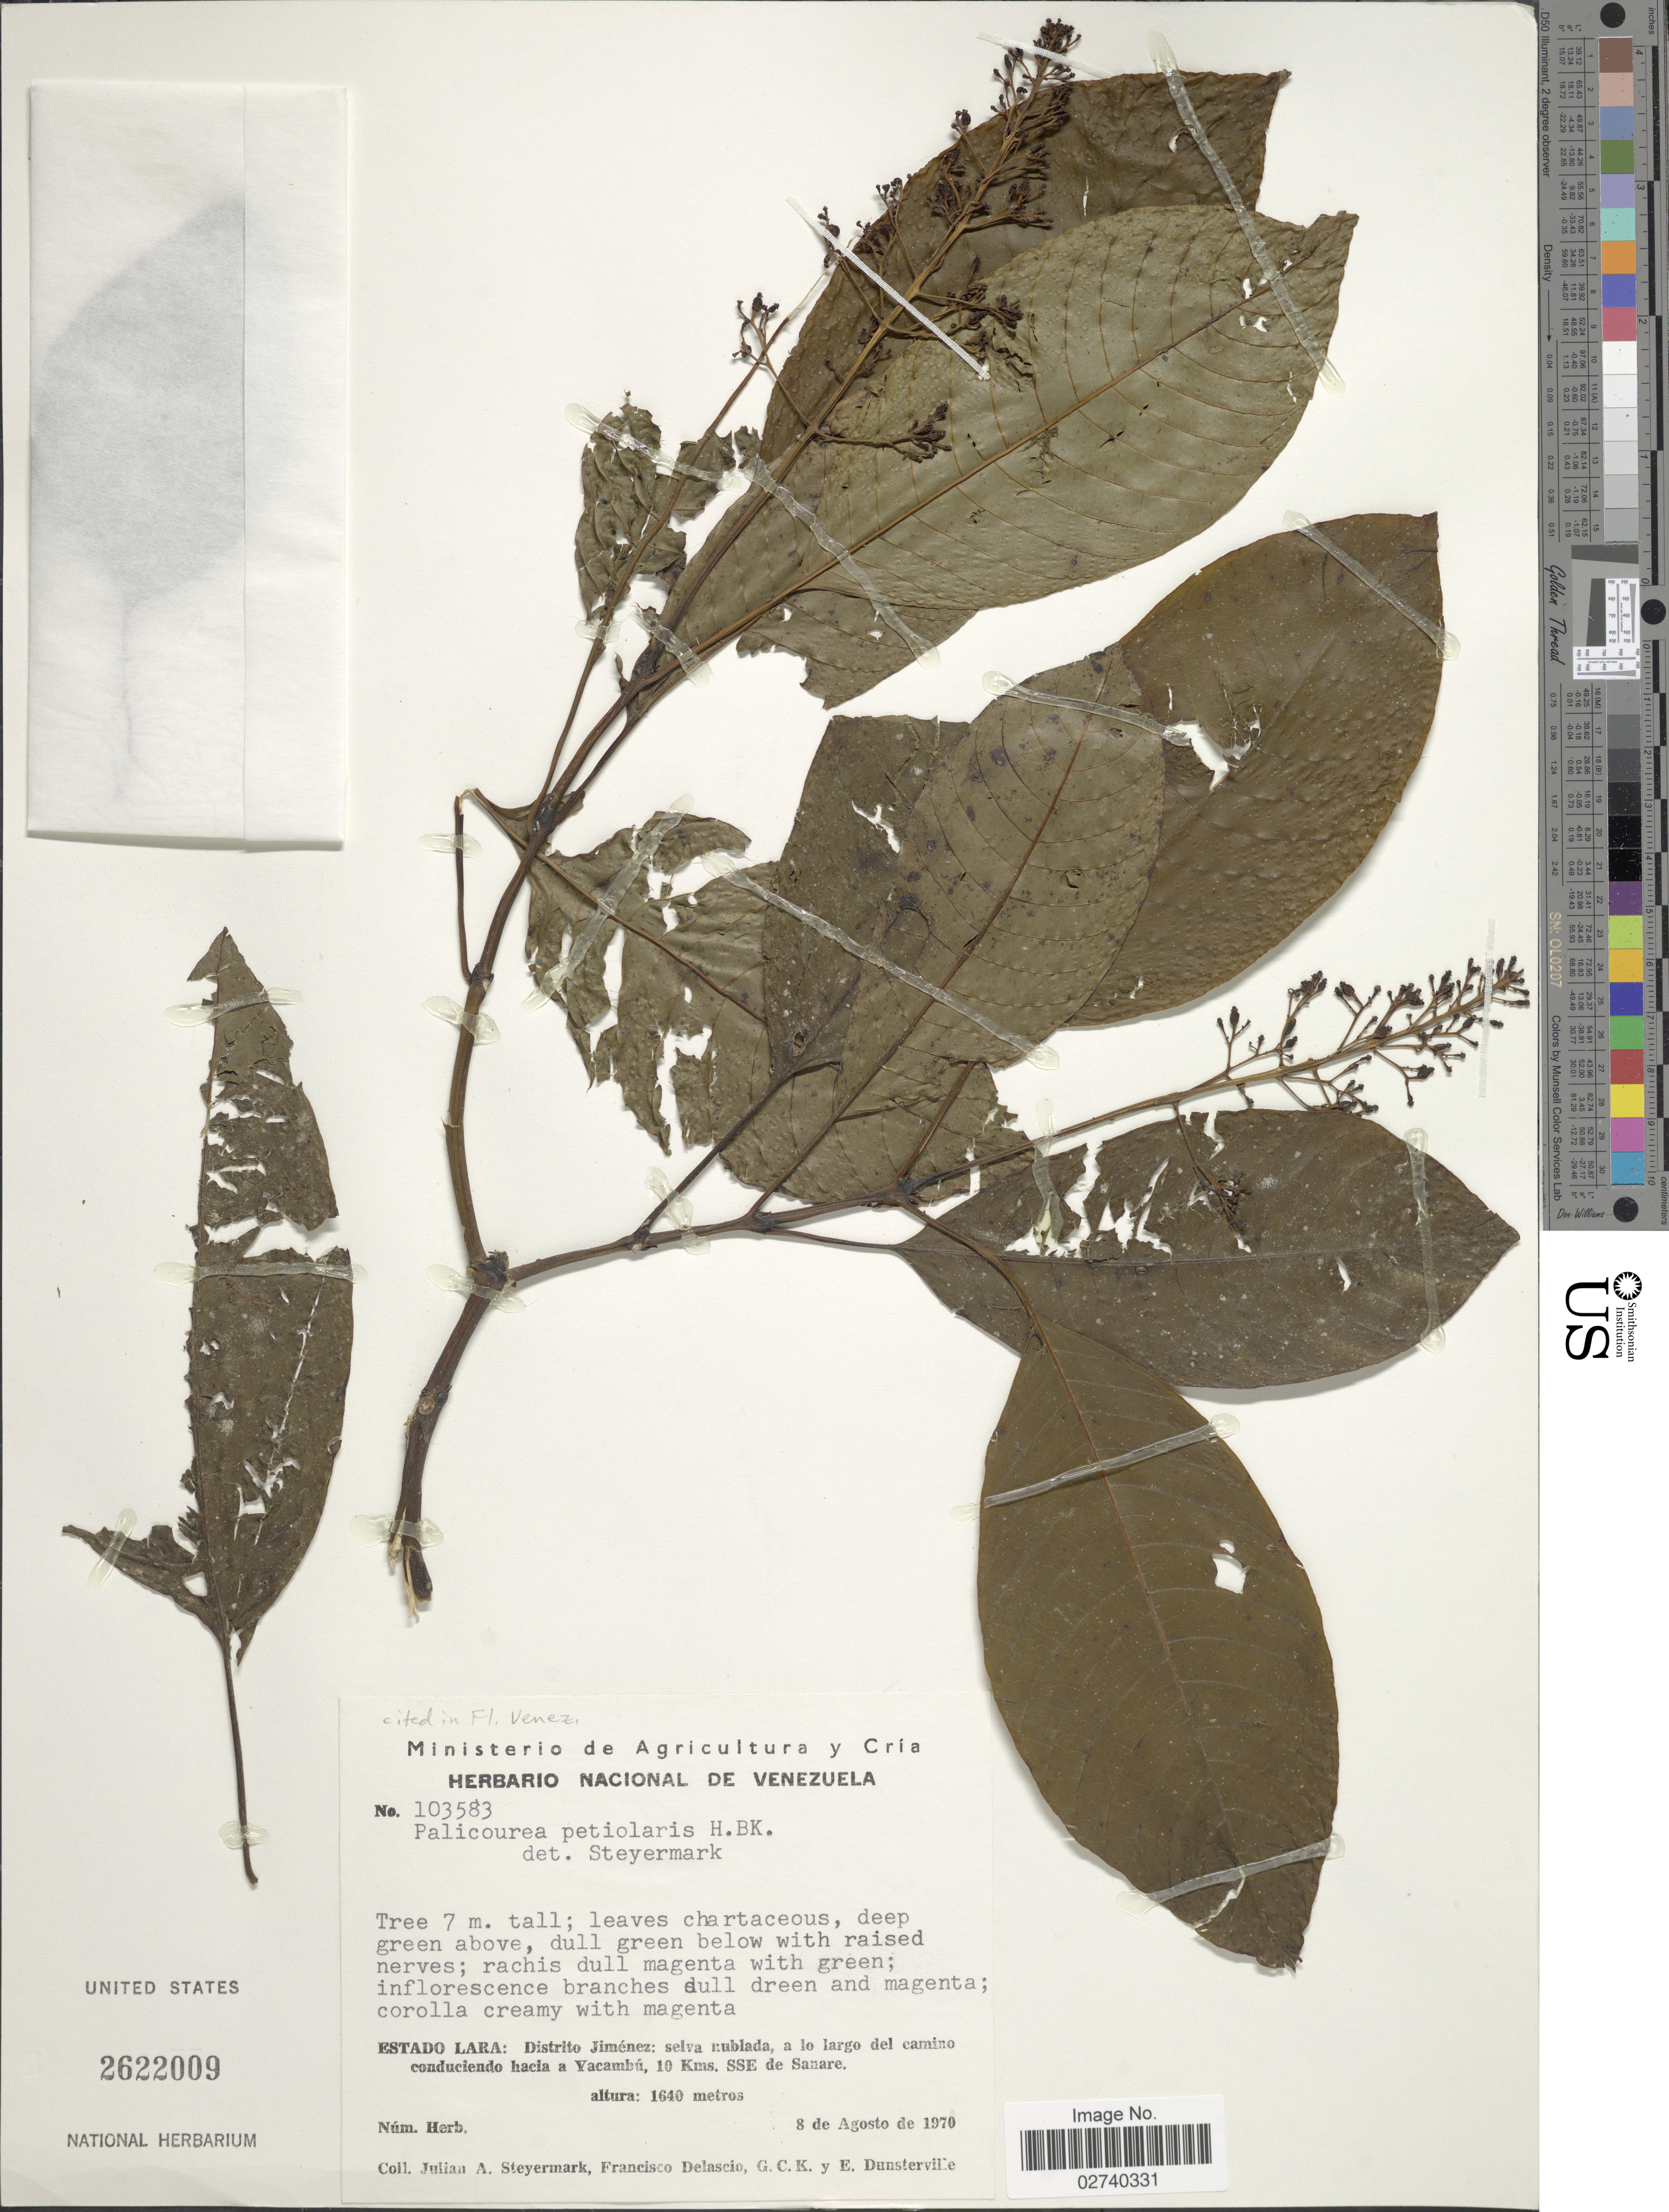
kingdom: Plantae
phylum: Tracheophyta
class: Magnoliopsida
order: Gentianales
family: Rubiaceae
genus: Palicourea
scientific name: Palicourea petiolaris Kunth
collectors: J. Steyermark, F. Delascio, G. C. K. Dunsterville & E. Dunsterville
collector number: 103583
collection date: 1970-08-08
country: Venezuela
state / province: Lara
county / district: Jiménez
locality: Distrito Jimenez: selva nublada, a lo largo del camino conduciendo hacia a Yacambu, 10 Kms. SSE de Samare.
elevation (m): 1640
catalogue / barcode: US 2622009